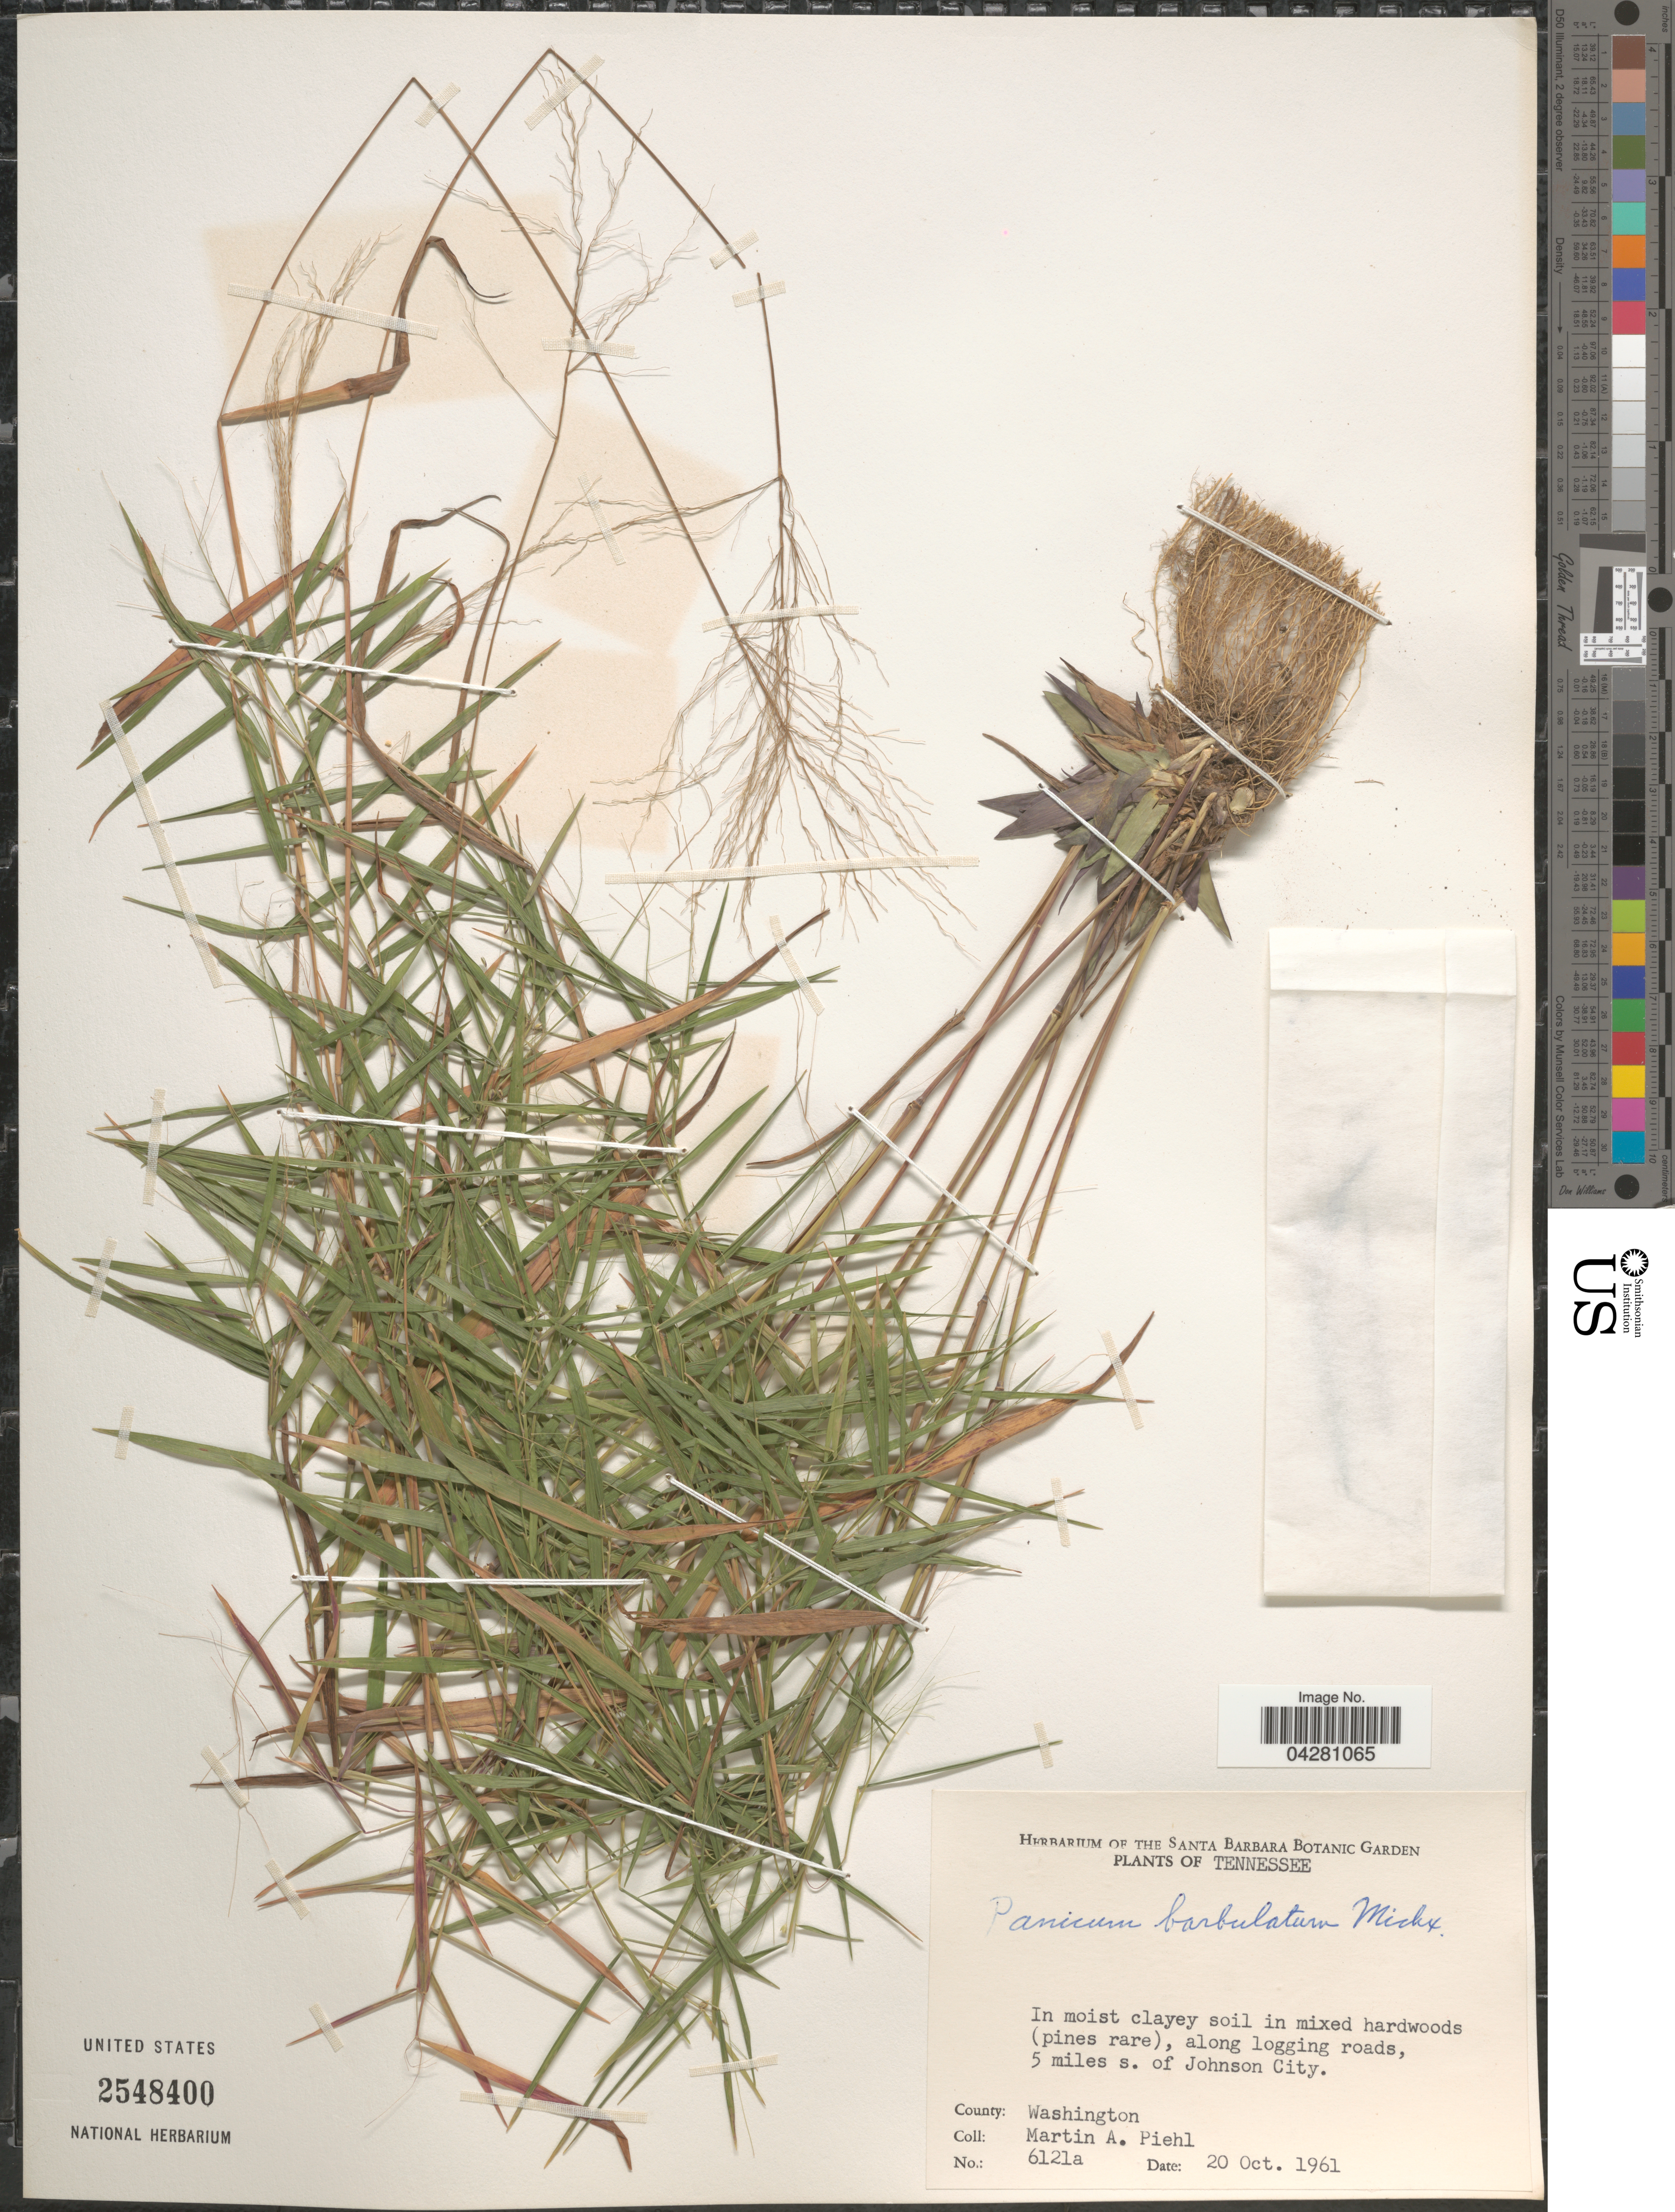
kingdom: Plantae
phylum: Tracheophyta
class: Liliopsida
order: Poales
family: Poaceae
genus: Dichanthelium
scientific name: Dichanthelium dichotomum var. dichotomum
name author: (L.) Gould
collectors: M. Piehl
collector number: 6121a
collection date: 1961-10-20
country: United States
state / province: Tennessee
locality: In moist clayey soil in mixed hardwoods (pines area), along logging roads, 5 miles s. of Johnson City. County: Washington.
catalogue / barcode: US 2548400